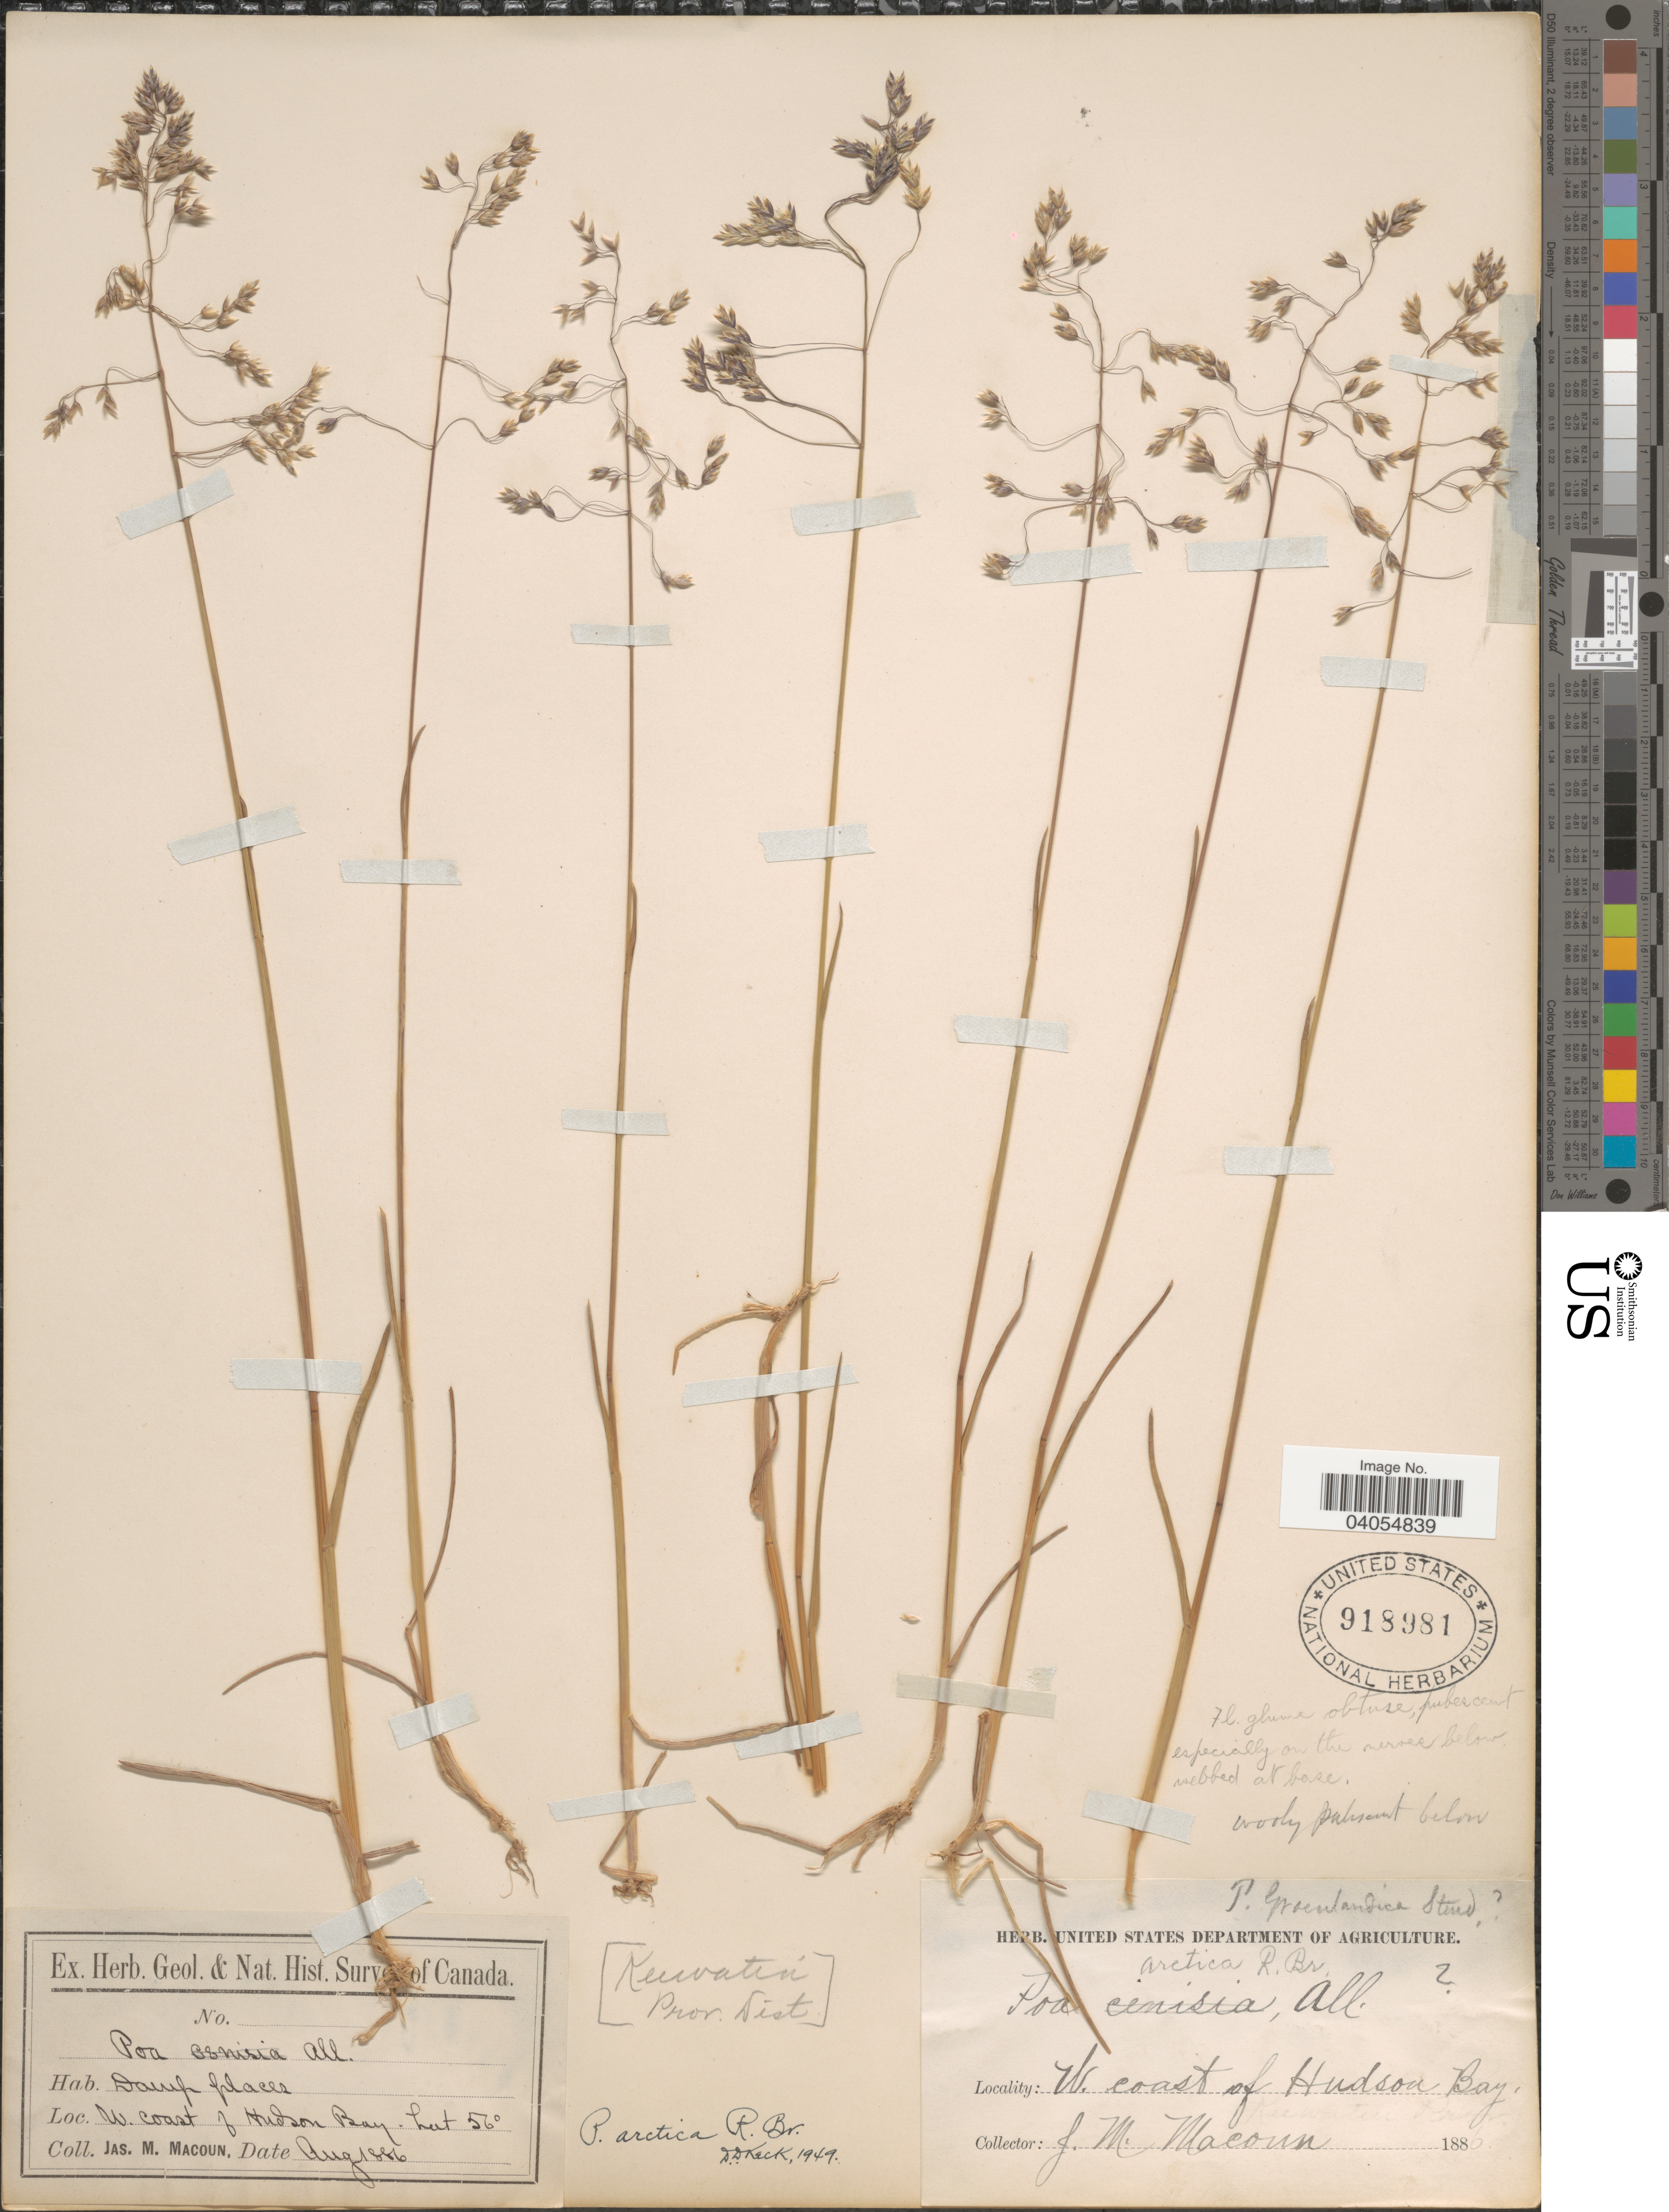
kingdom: Plantae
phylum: Tracheophyta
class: Liliopsida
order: Poales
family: Poaceae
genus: Poa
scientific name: Poa arctica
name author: R. Br.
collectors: J. M. Macoun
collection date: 1886-08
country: Canada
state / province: Northwest Territories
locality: W. coast of Hudson bay. Keewatin Prov. Distr.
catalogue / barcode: US 918981